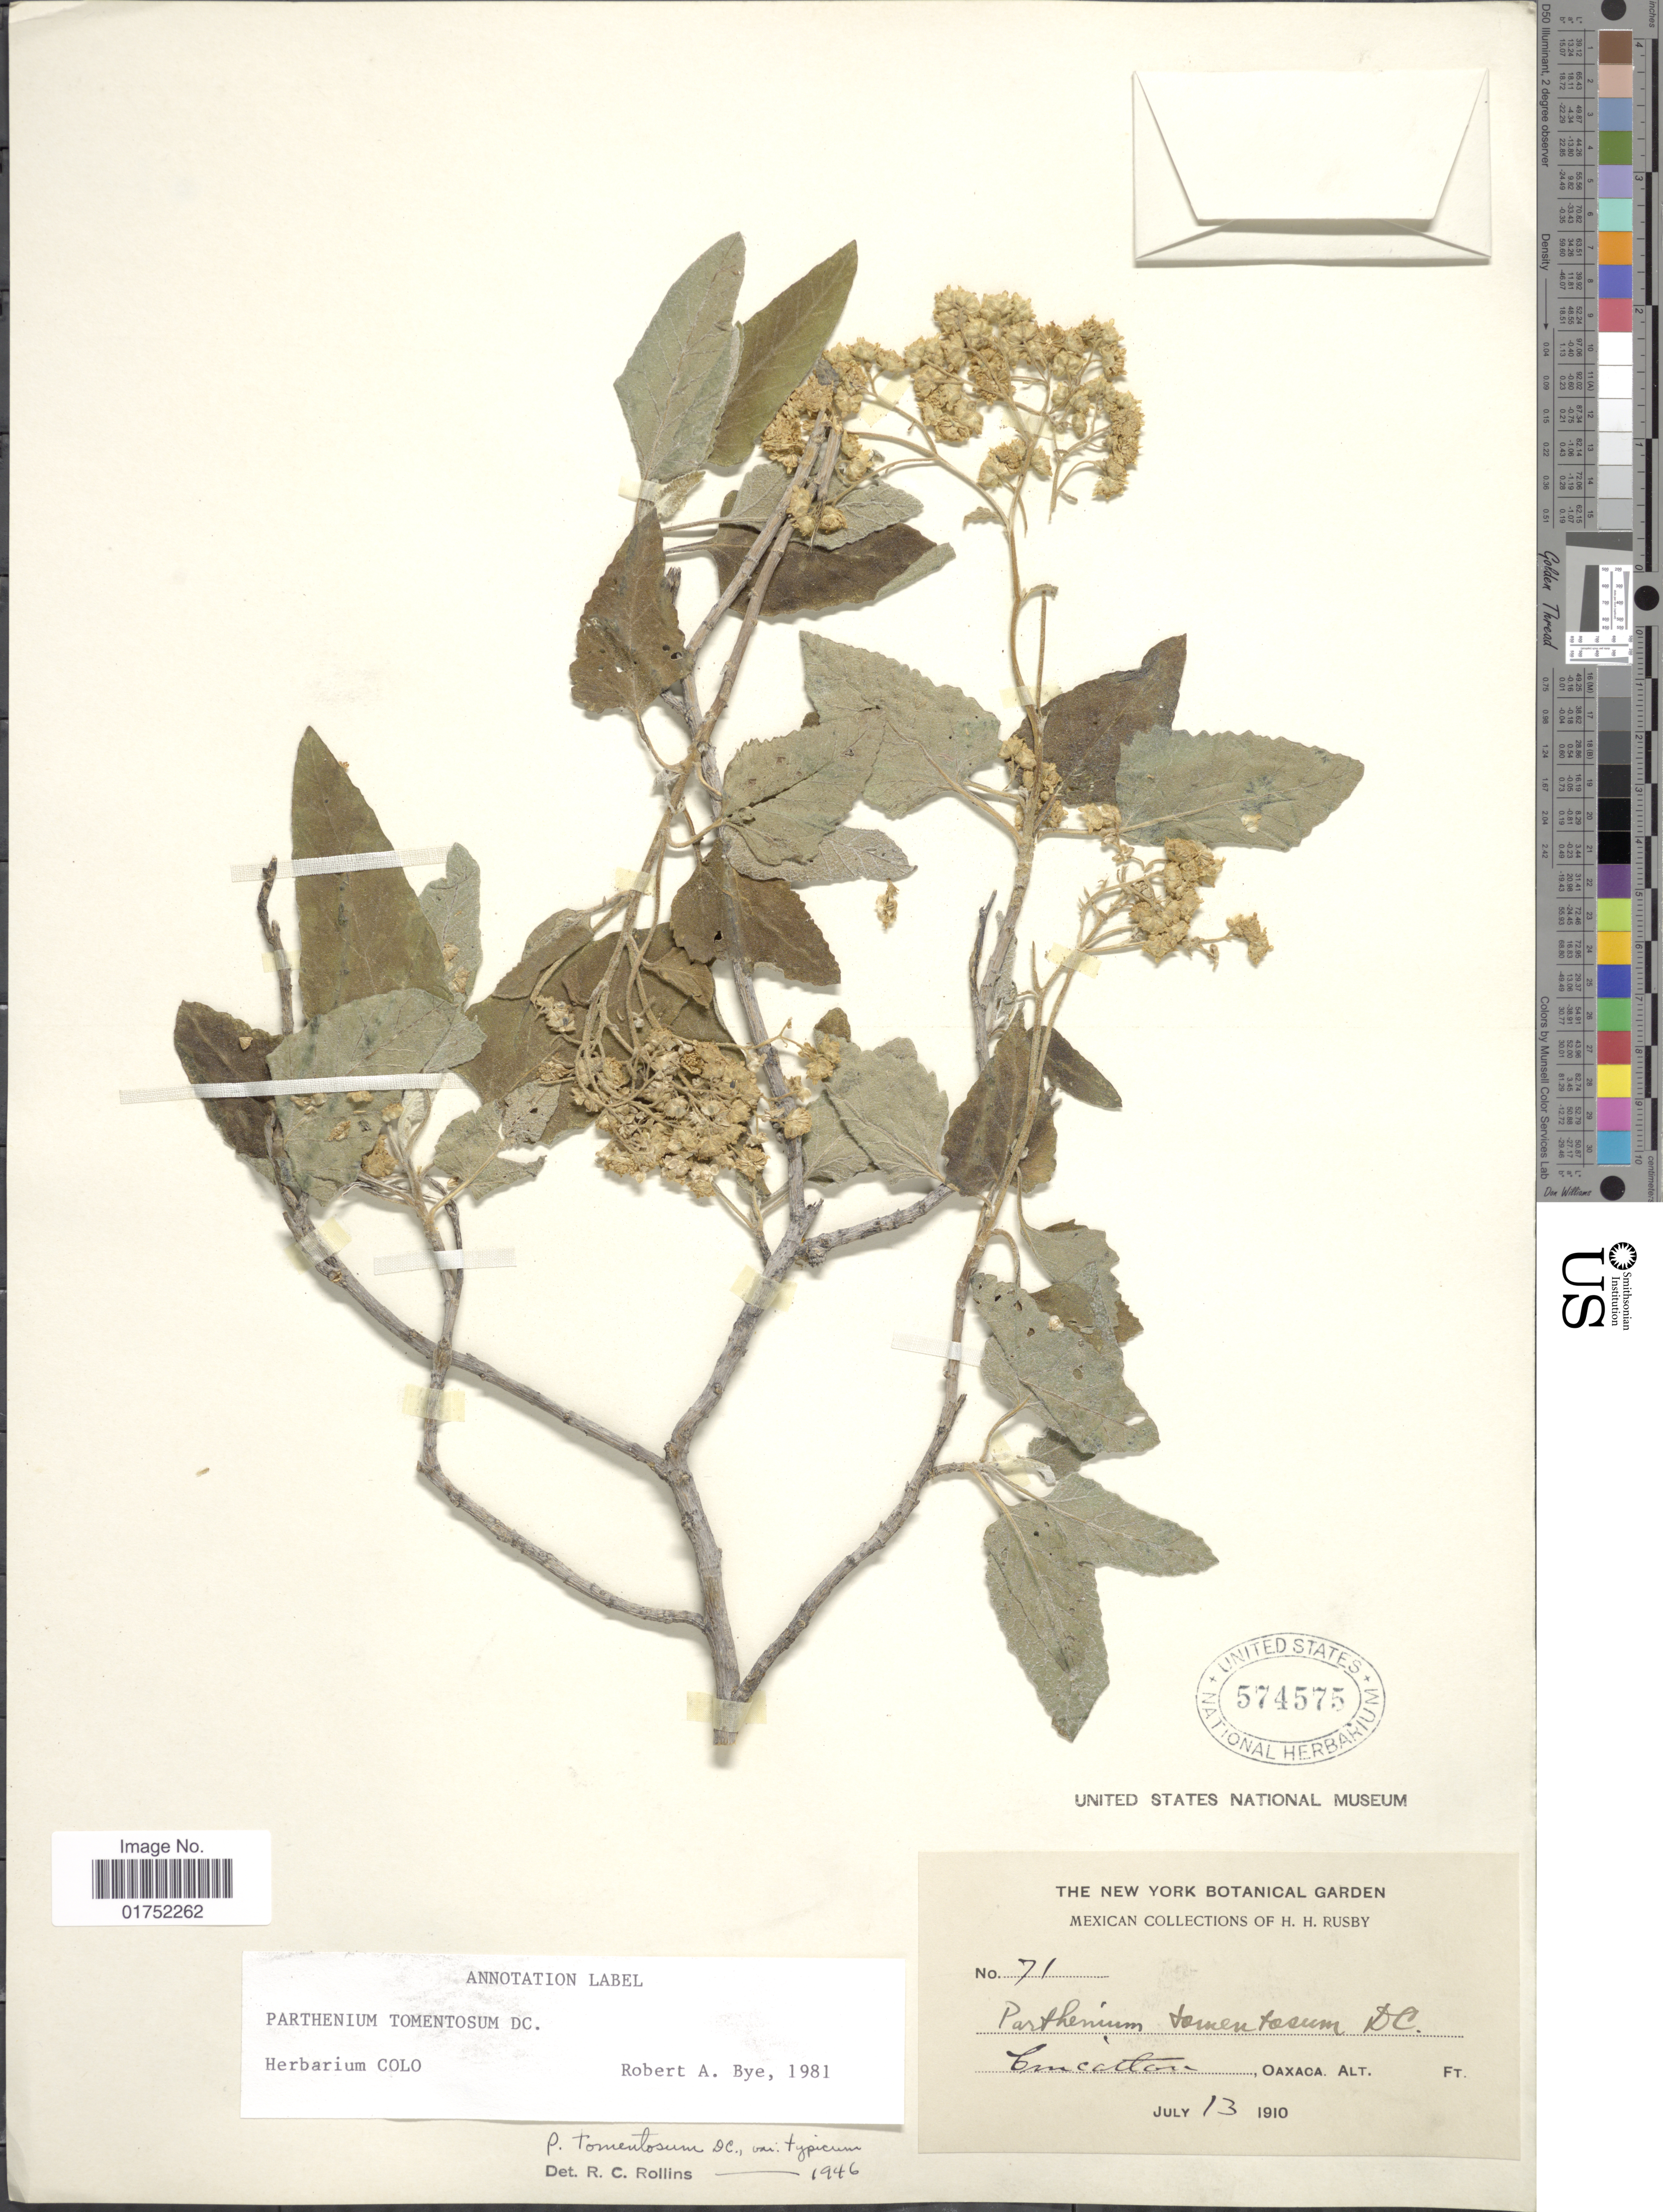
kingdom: Plantae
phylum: Tracheophyta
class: Magnoliopsida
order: Asterales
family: Asteraceae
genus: Parthenium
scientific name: Parthenium tomentosum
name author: DC.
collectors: H. H. Rusby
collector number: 71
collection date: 1910-07-13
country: Mexico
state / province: Oaxaca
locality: Cuicatlan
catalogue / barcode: US 574575